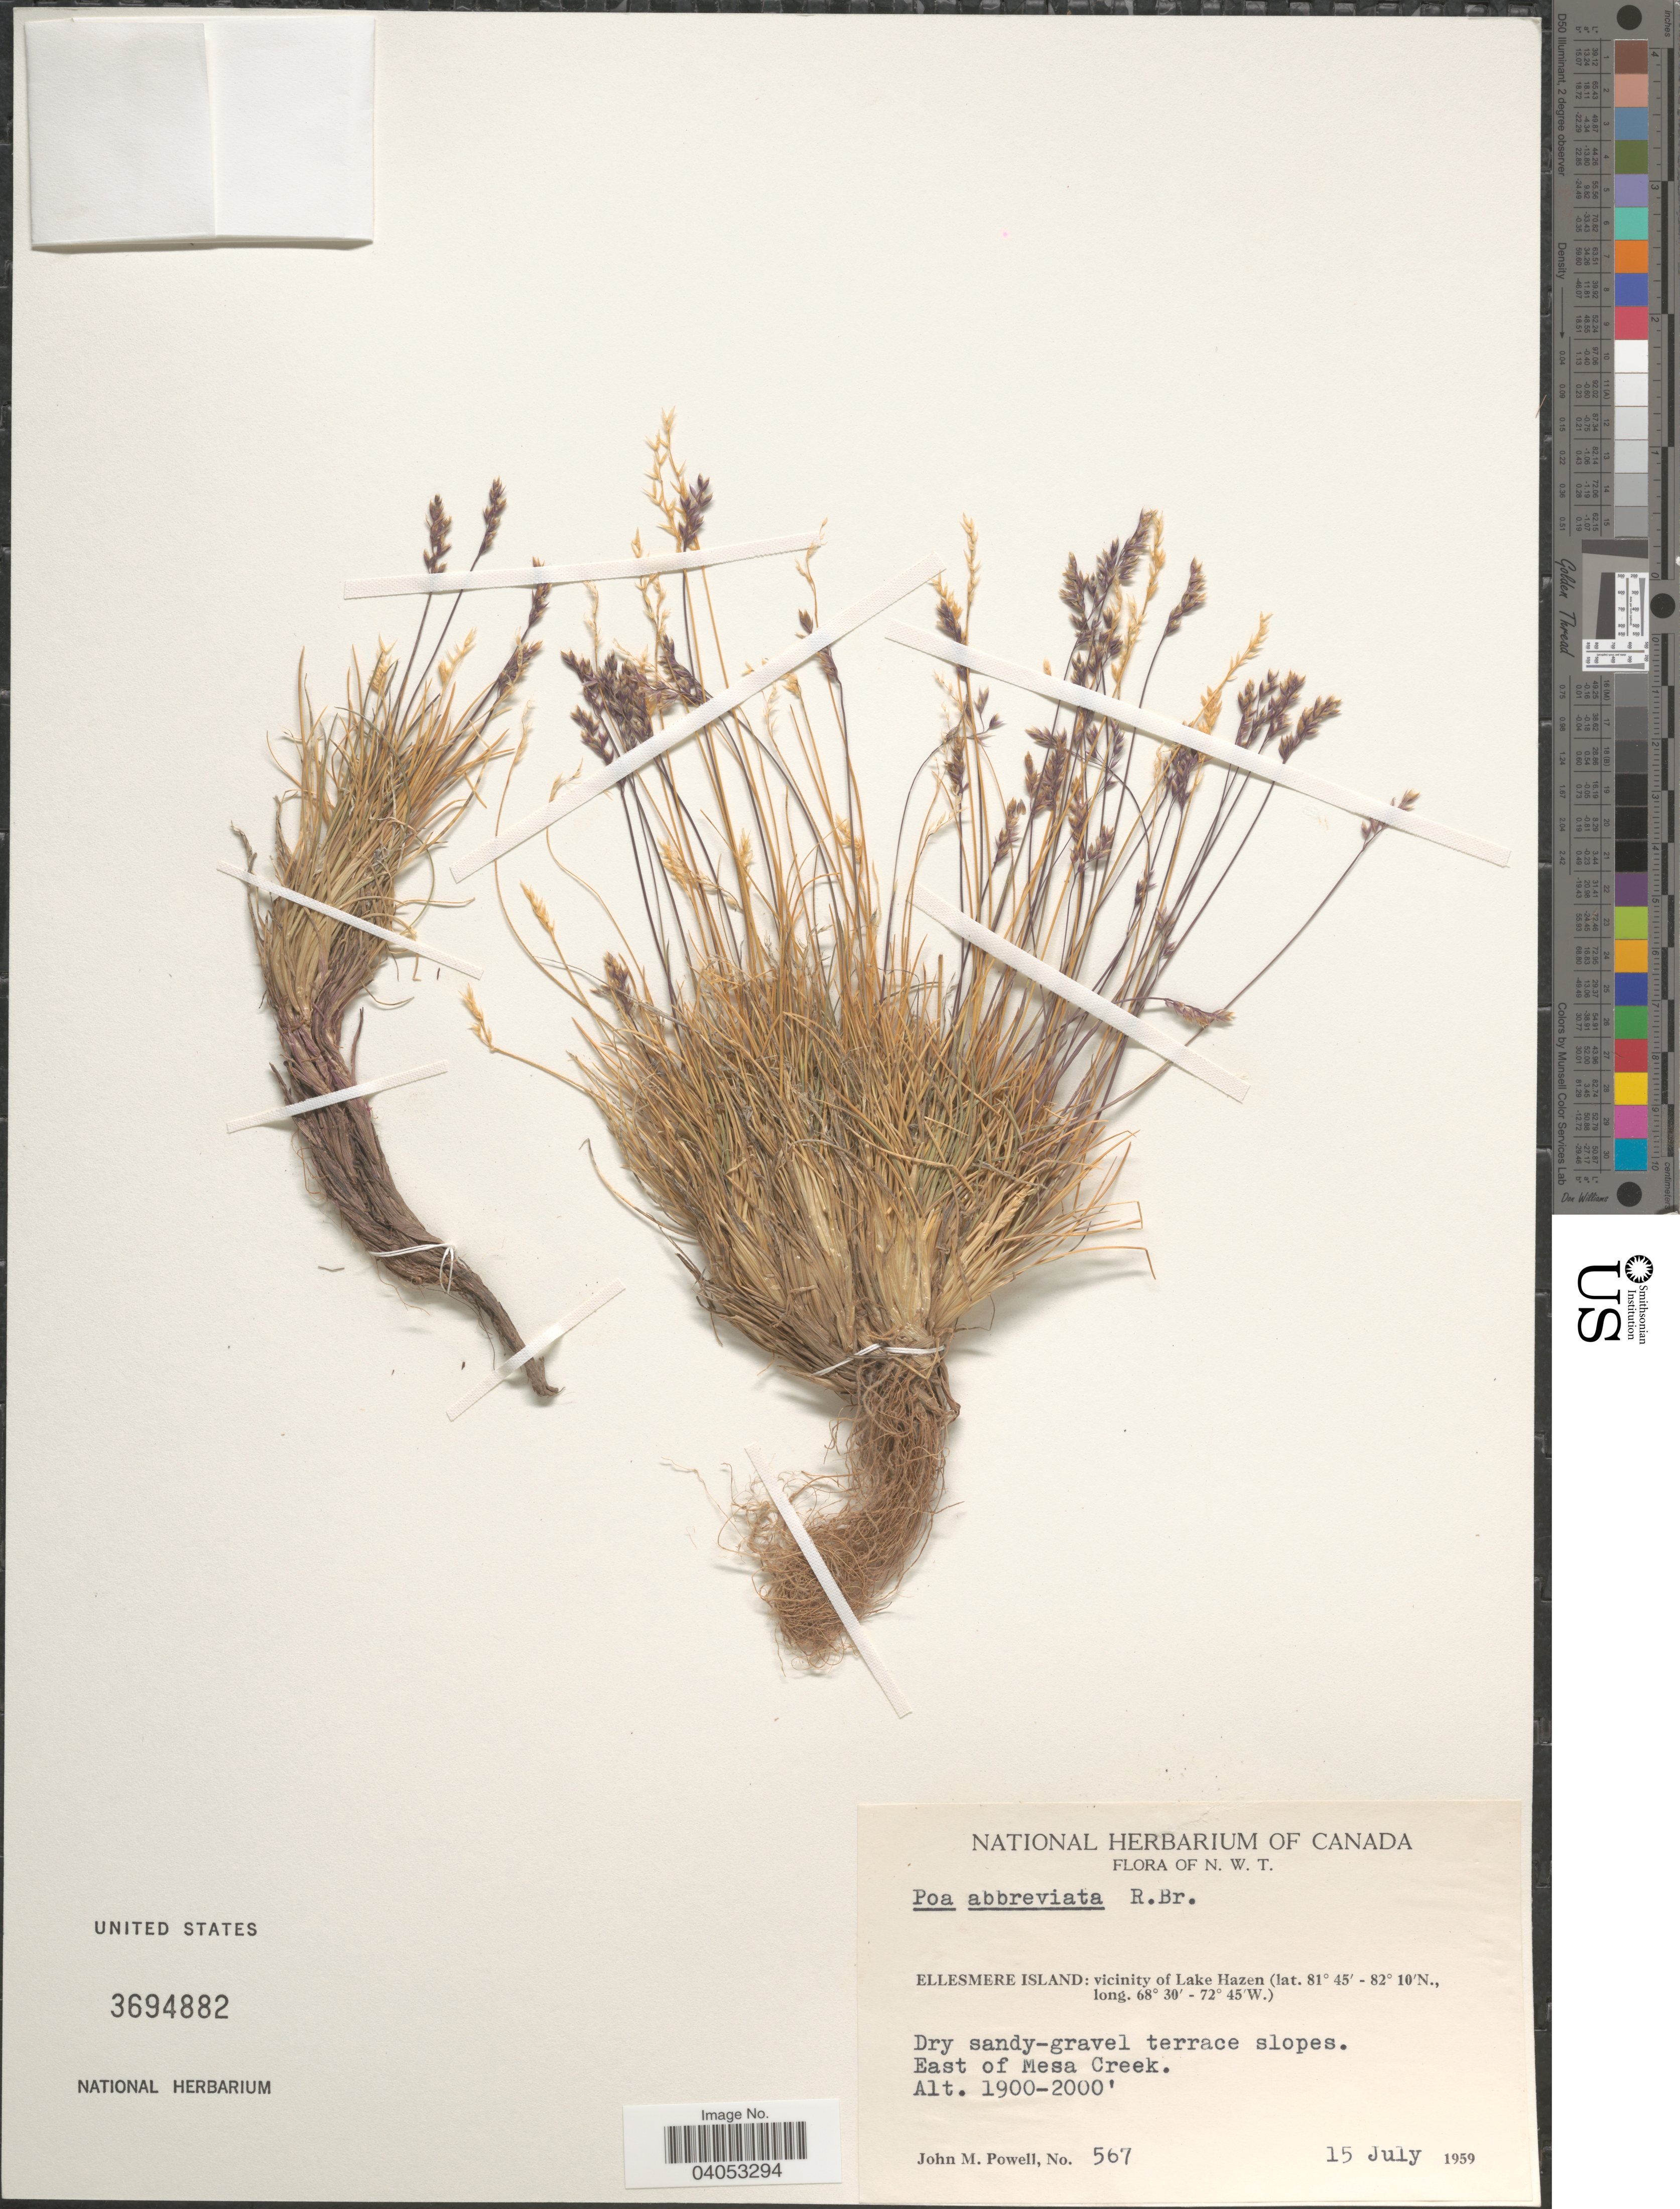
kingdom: Plantae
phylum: Tracheophyta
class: Liliopsida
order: Poales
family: Poaceae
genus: Poa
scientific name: Poa abbreviata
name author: R. Br.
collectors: J. Powell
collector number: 567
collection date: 1959-07-15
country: Canada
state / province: Northwest Territories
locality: N. W. T. Ellesmere Island: vicinity of Lake Hazen. East of Mesa Creek.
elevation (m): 579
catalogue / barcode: US 3694882